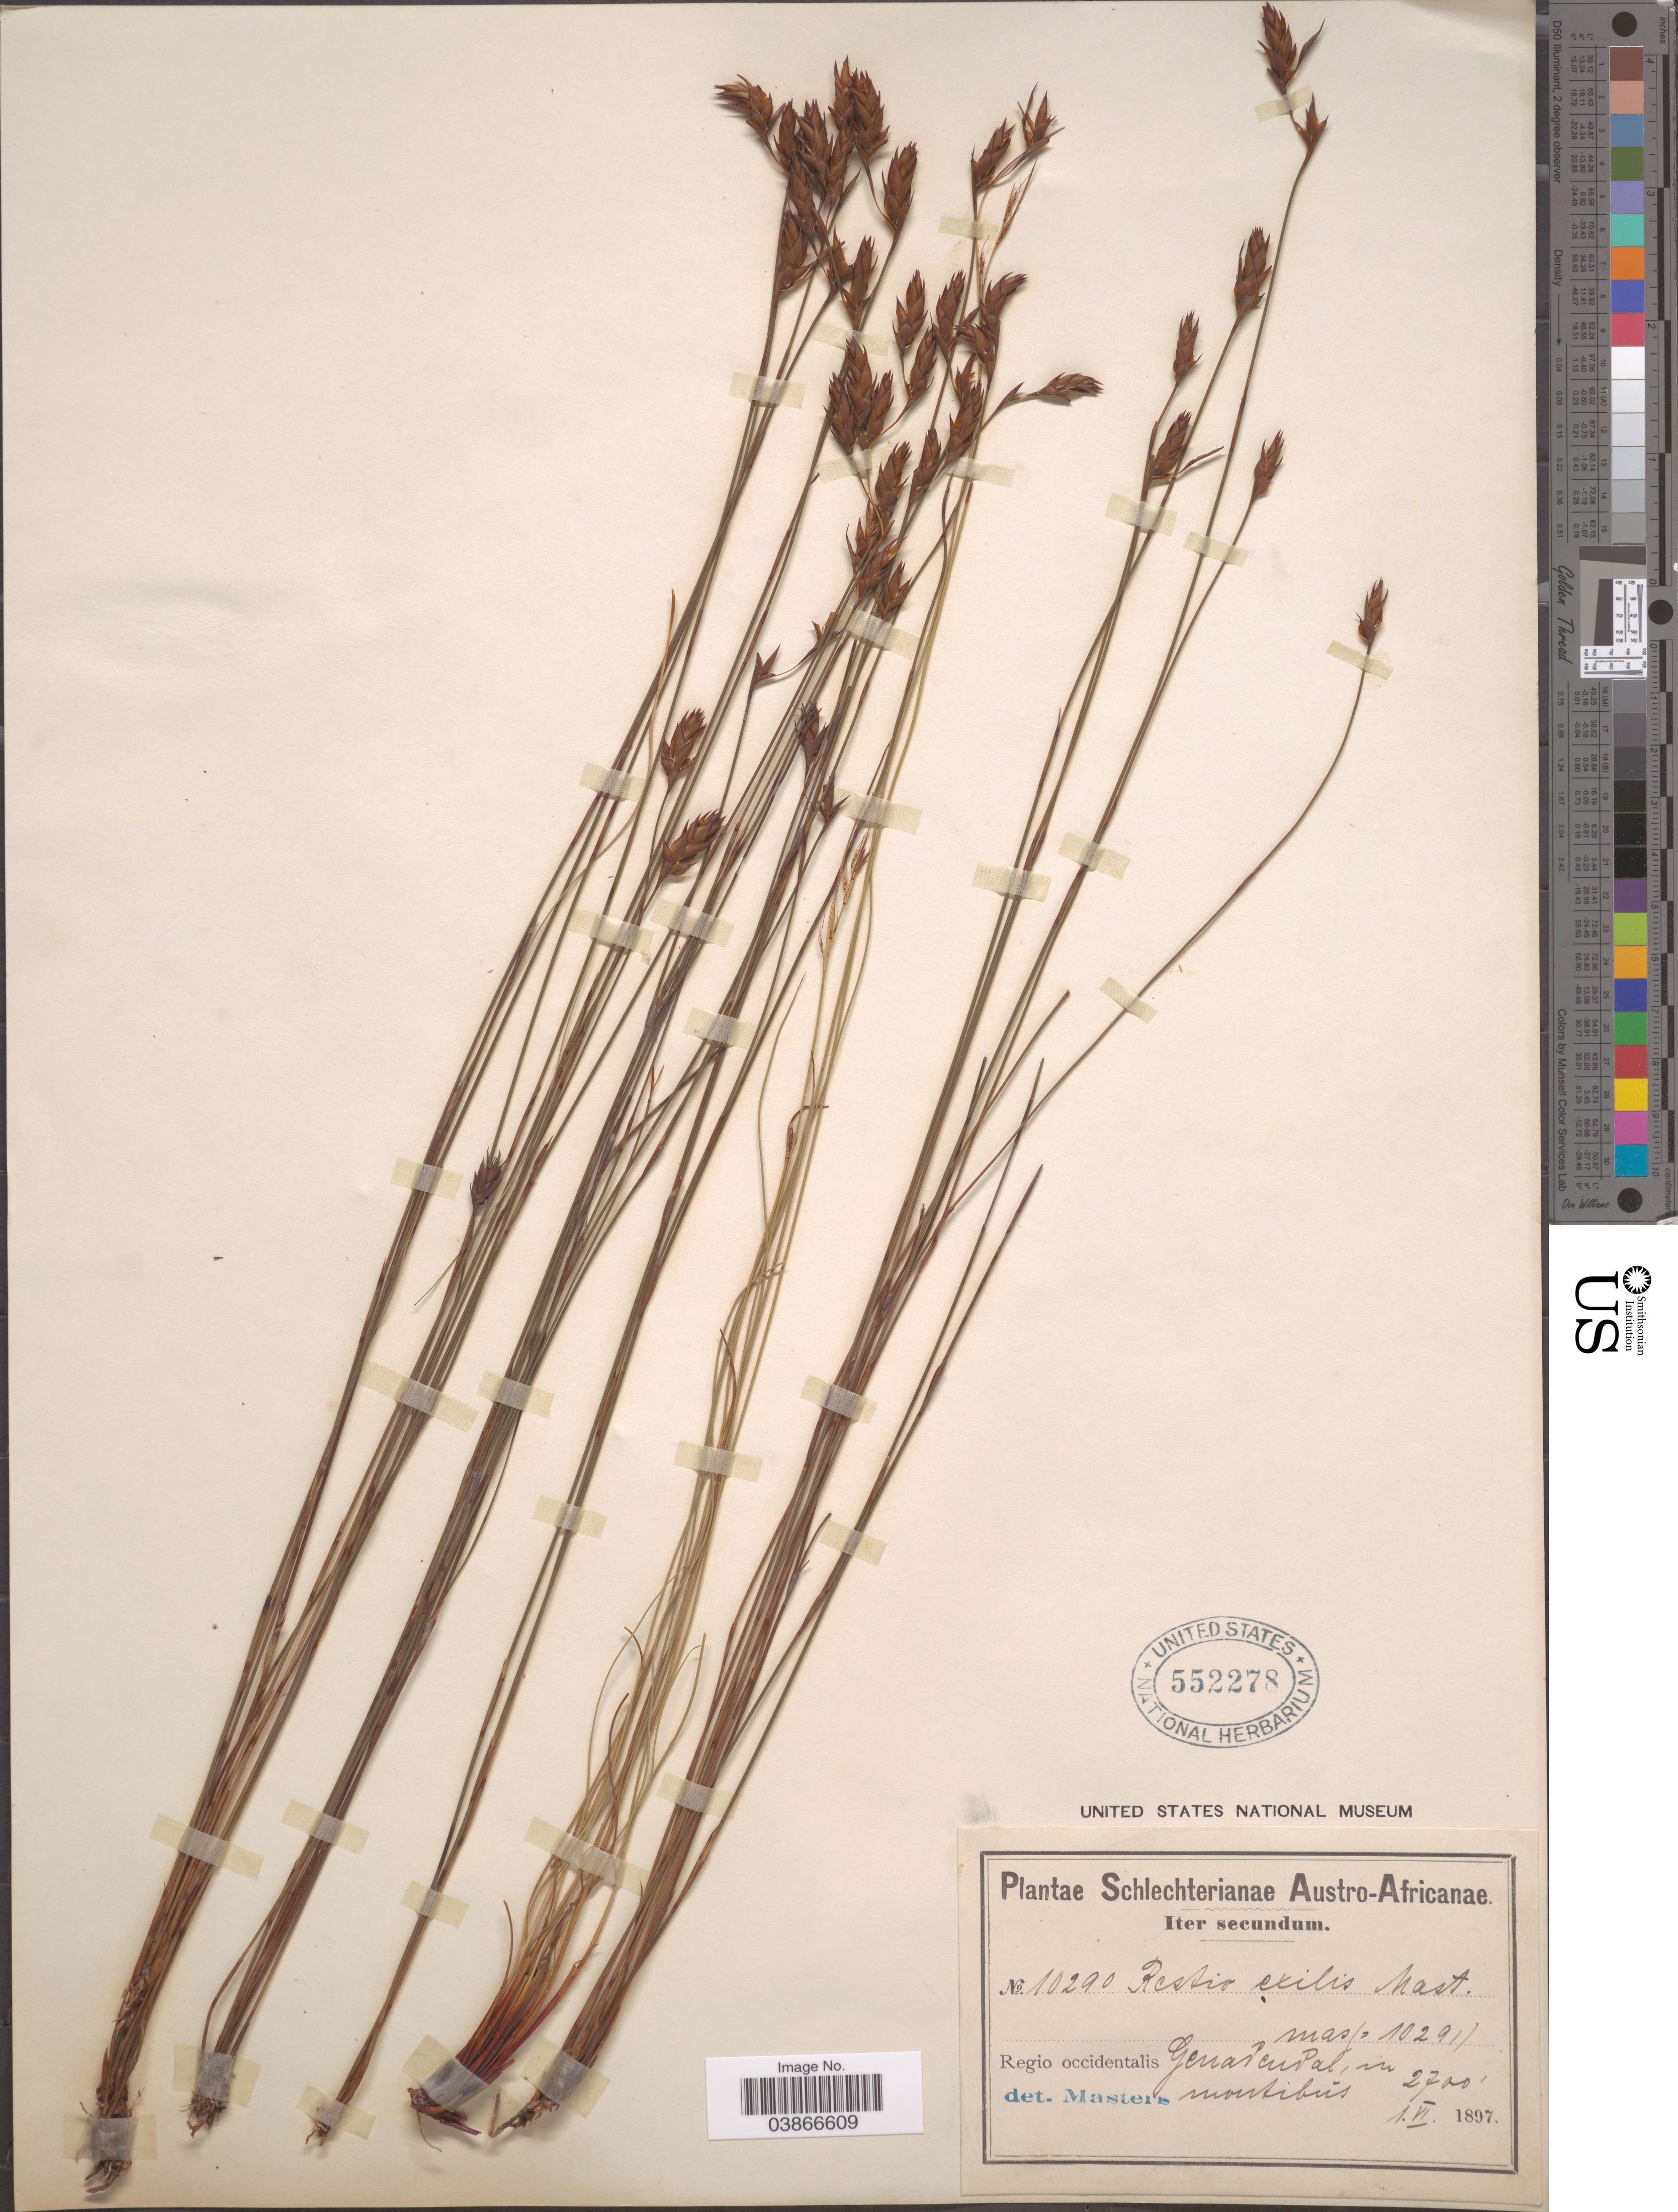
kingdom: Plantae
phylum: Tracheophyta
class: Liliopsida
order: Poales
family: Restionaceae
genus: Restio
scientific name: Restio exilis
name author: Mast.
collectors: Schlechter, --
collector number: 10290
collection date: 1897-06-01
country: South Africa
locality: Austro-Africanae. Regio occidentalis. Genadendal, in montibus.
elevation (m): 823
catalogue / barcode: US 552278